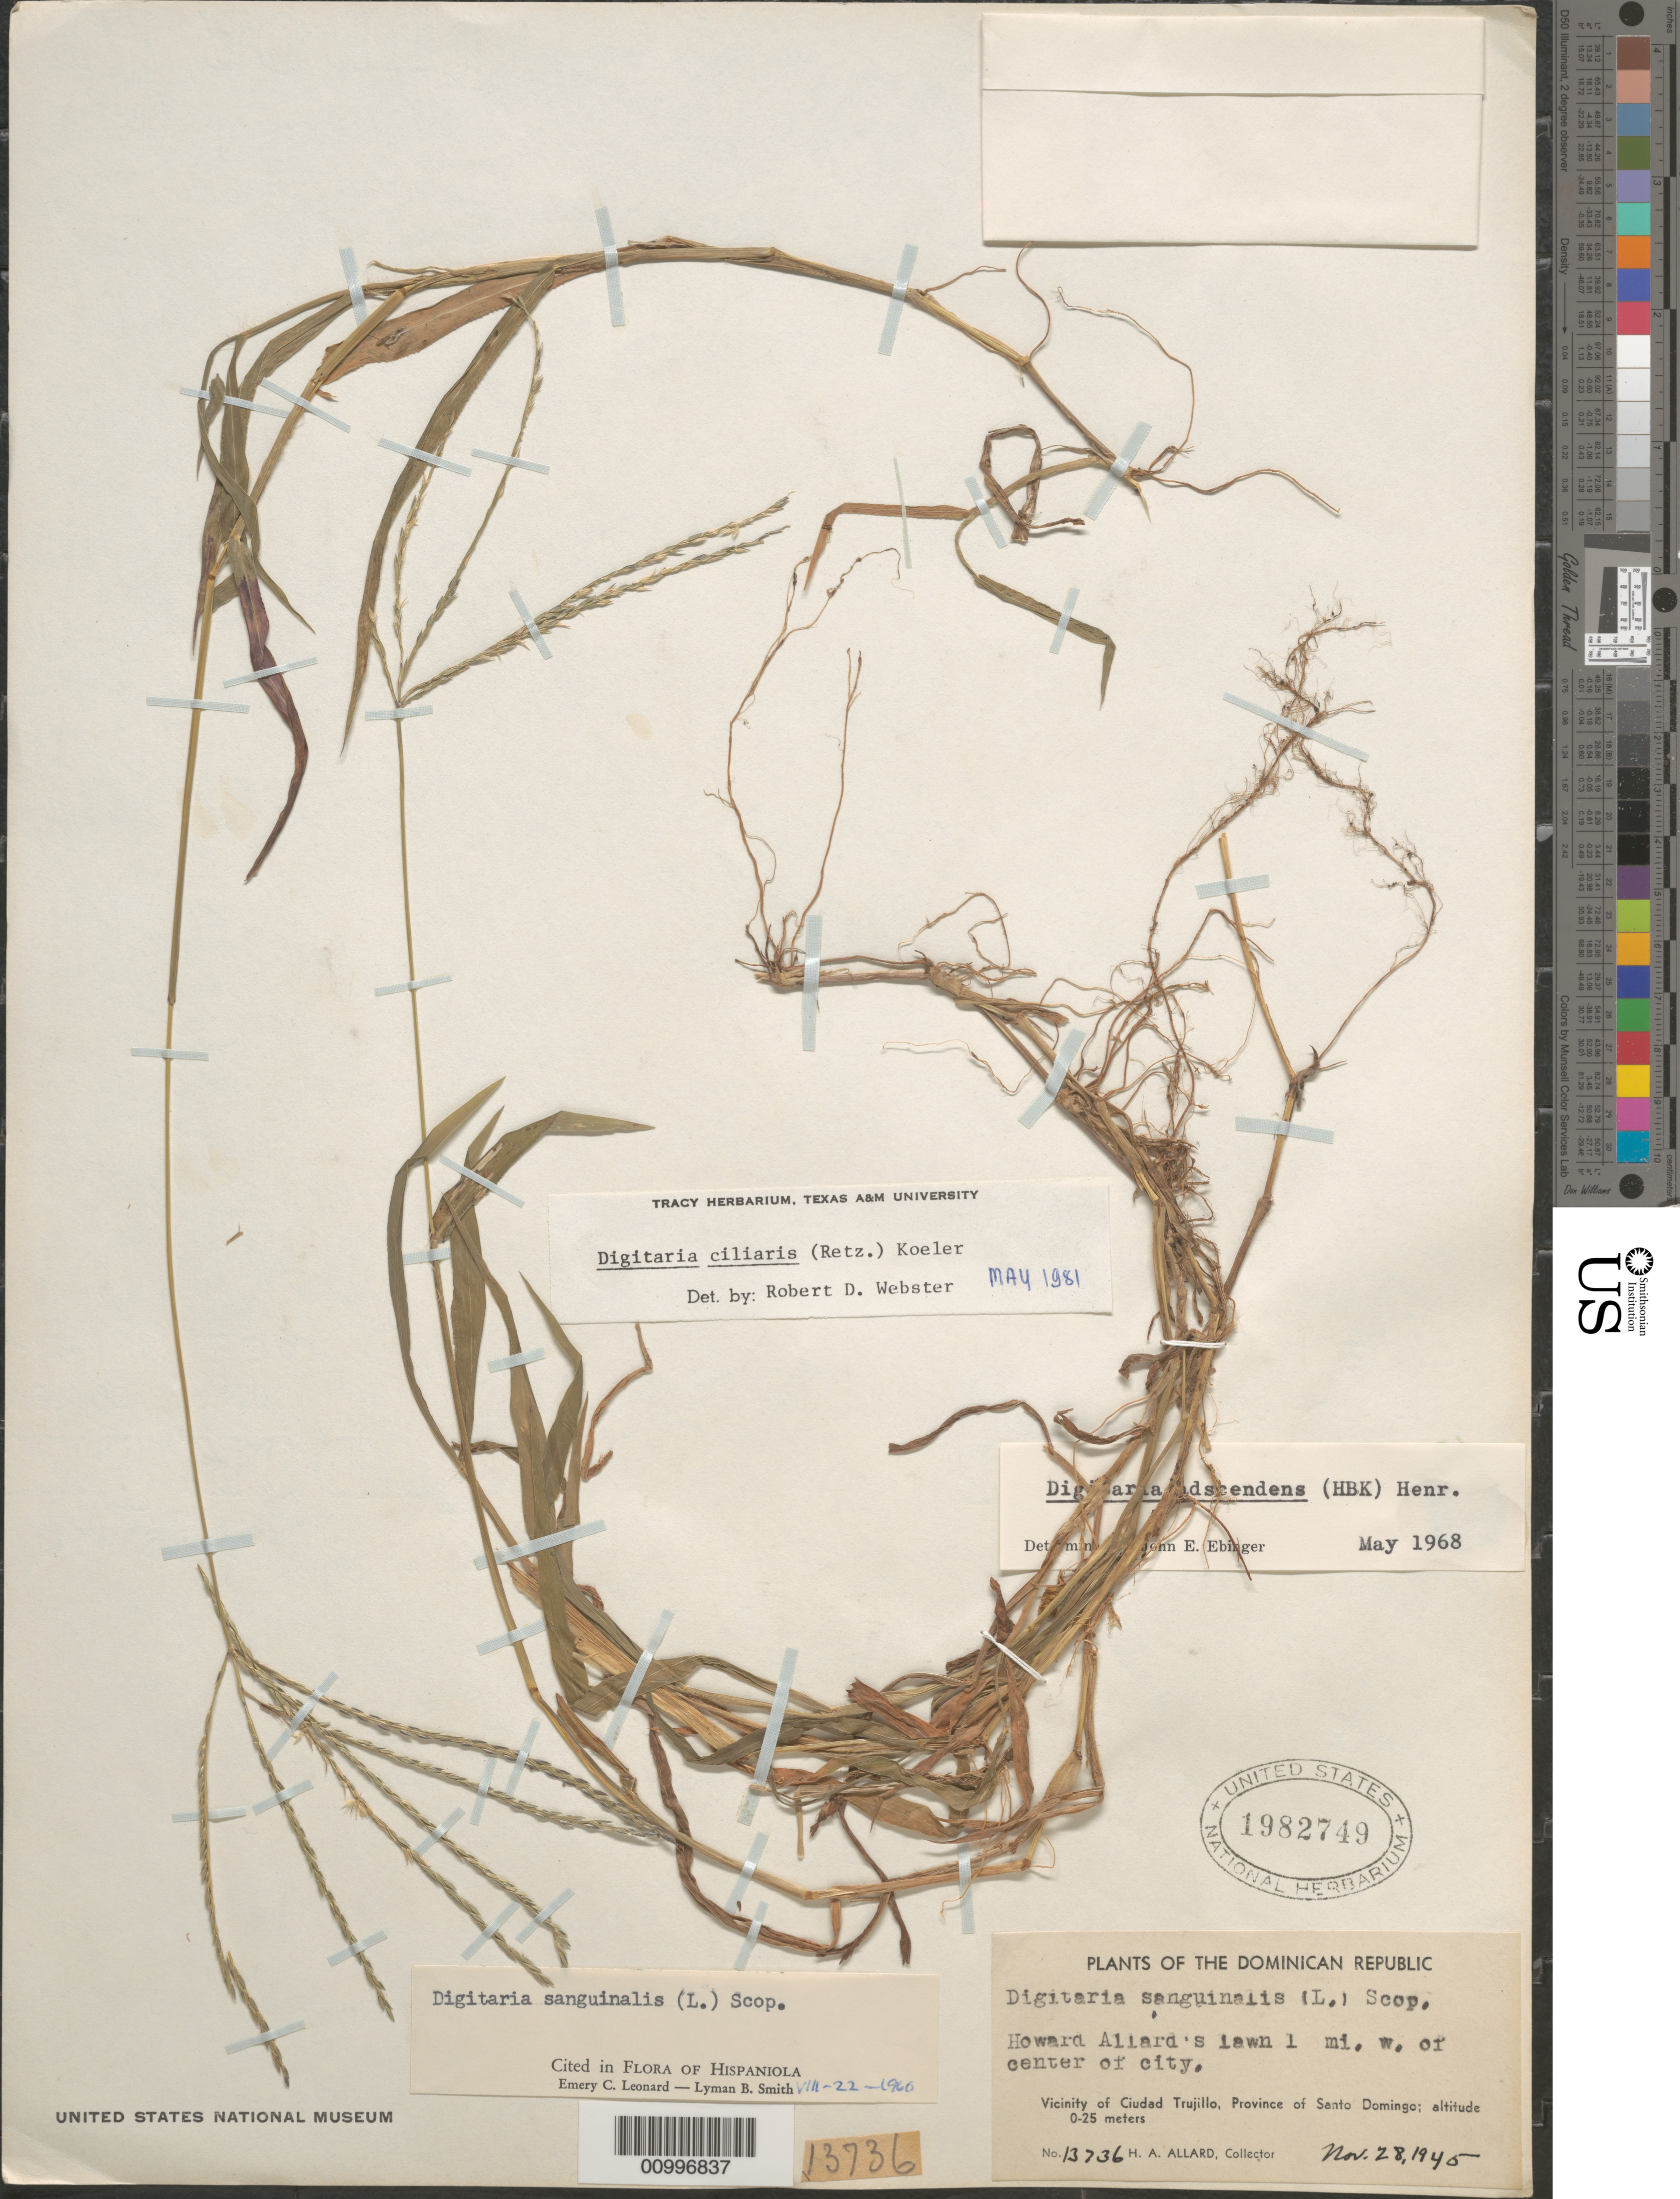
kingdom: Plantae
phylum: Tracheophyta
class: Liliopsida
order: Poales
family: Poaceae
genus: Digitaria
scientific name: Digitaria ciliaris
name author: (Retz.) Koeler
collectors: H. A. Allard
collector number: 13736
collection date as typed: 28 Nov 1945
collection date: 1945-11-28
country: Dominican Republic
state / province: Distrito Nacional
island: Hispaniola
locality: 1 mile west of center of Santo Domingo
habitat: on lawn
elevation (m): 0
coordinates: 0 N, 0 E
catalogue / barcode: US 1982749